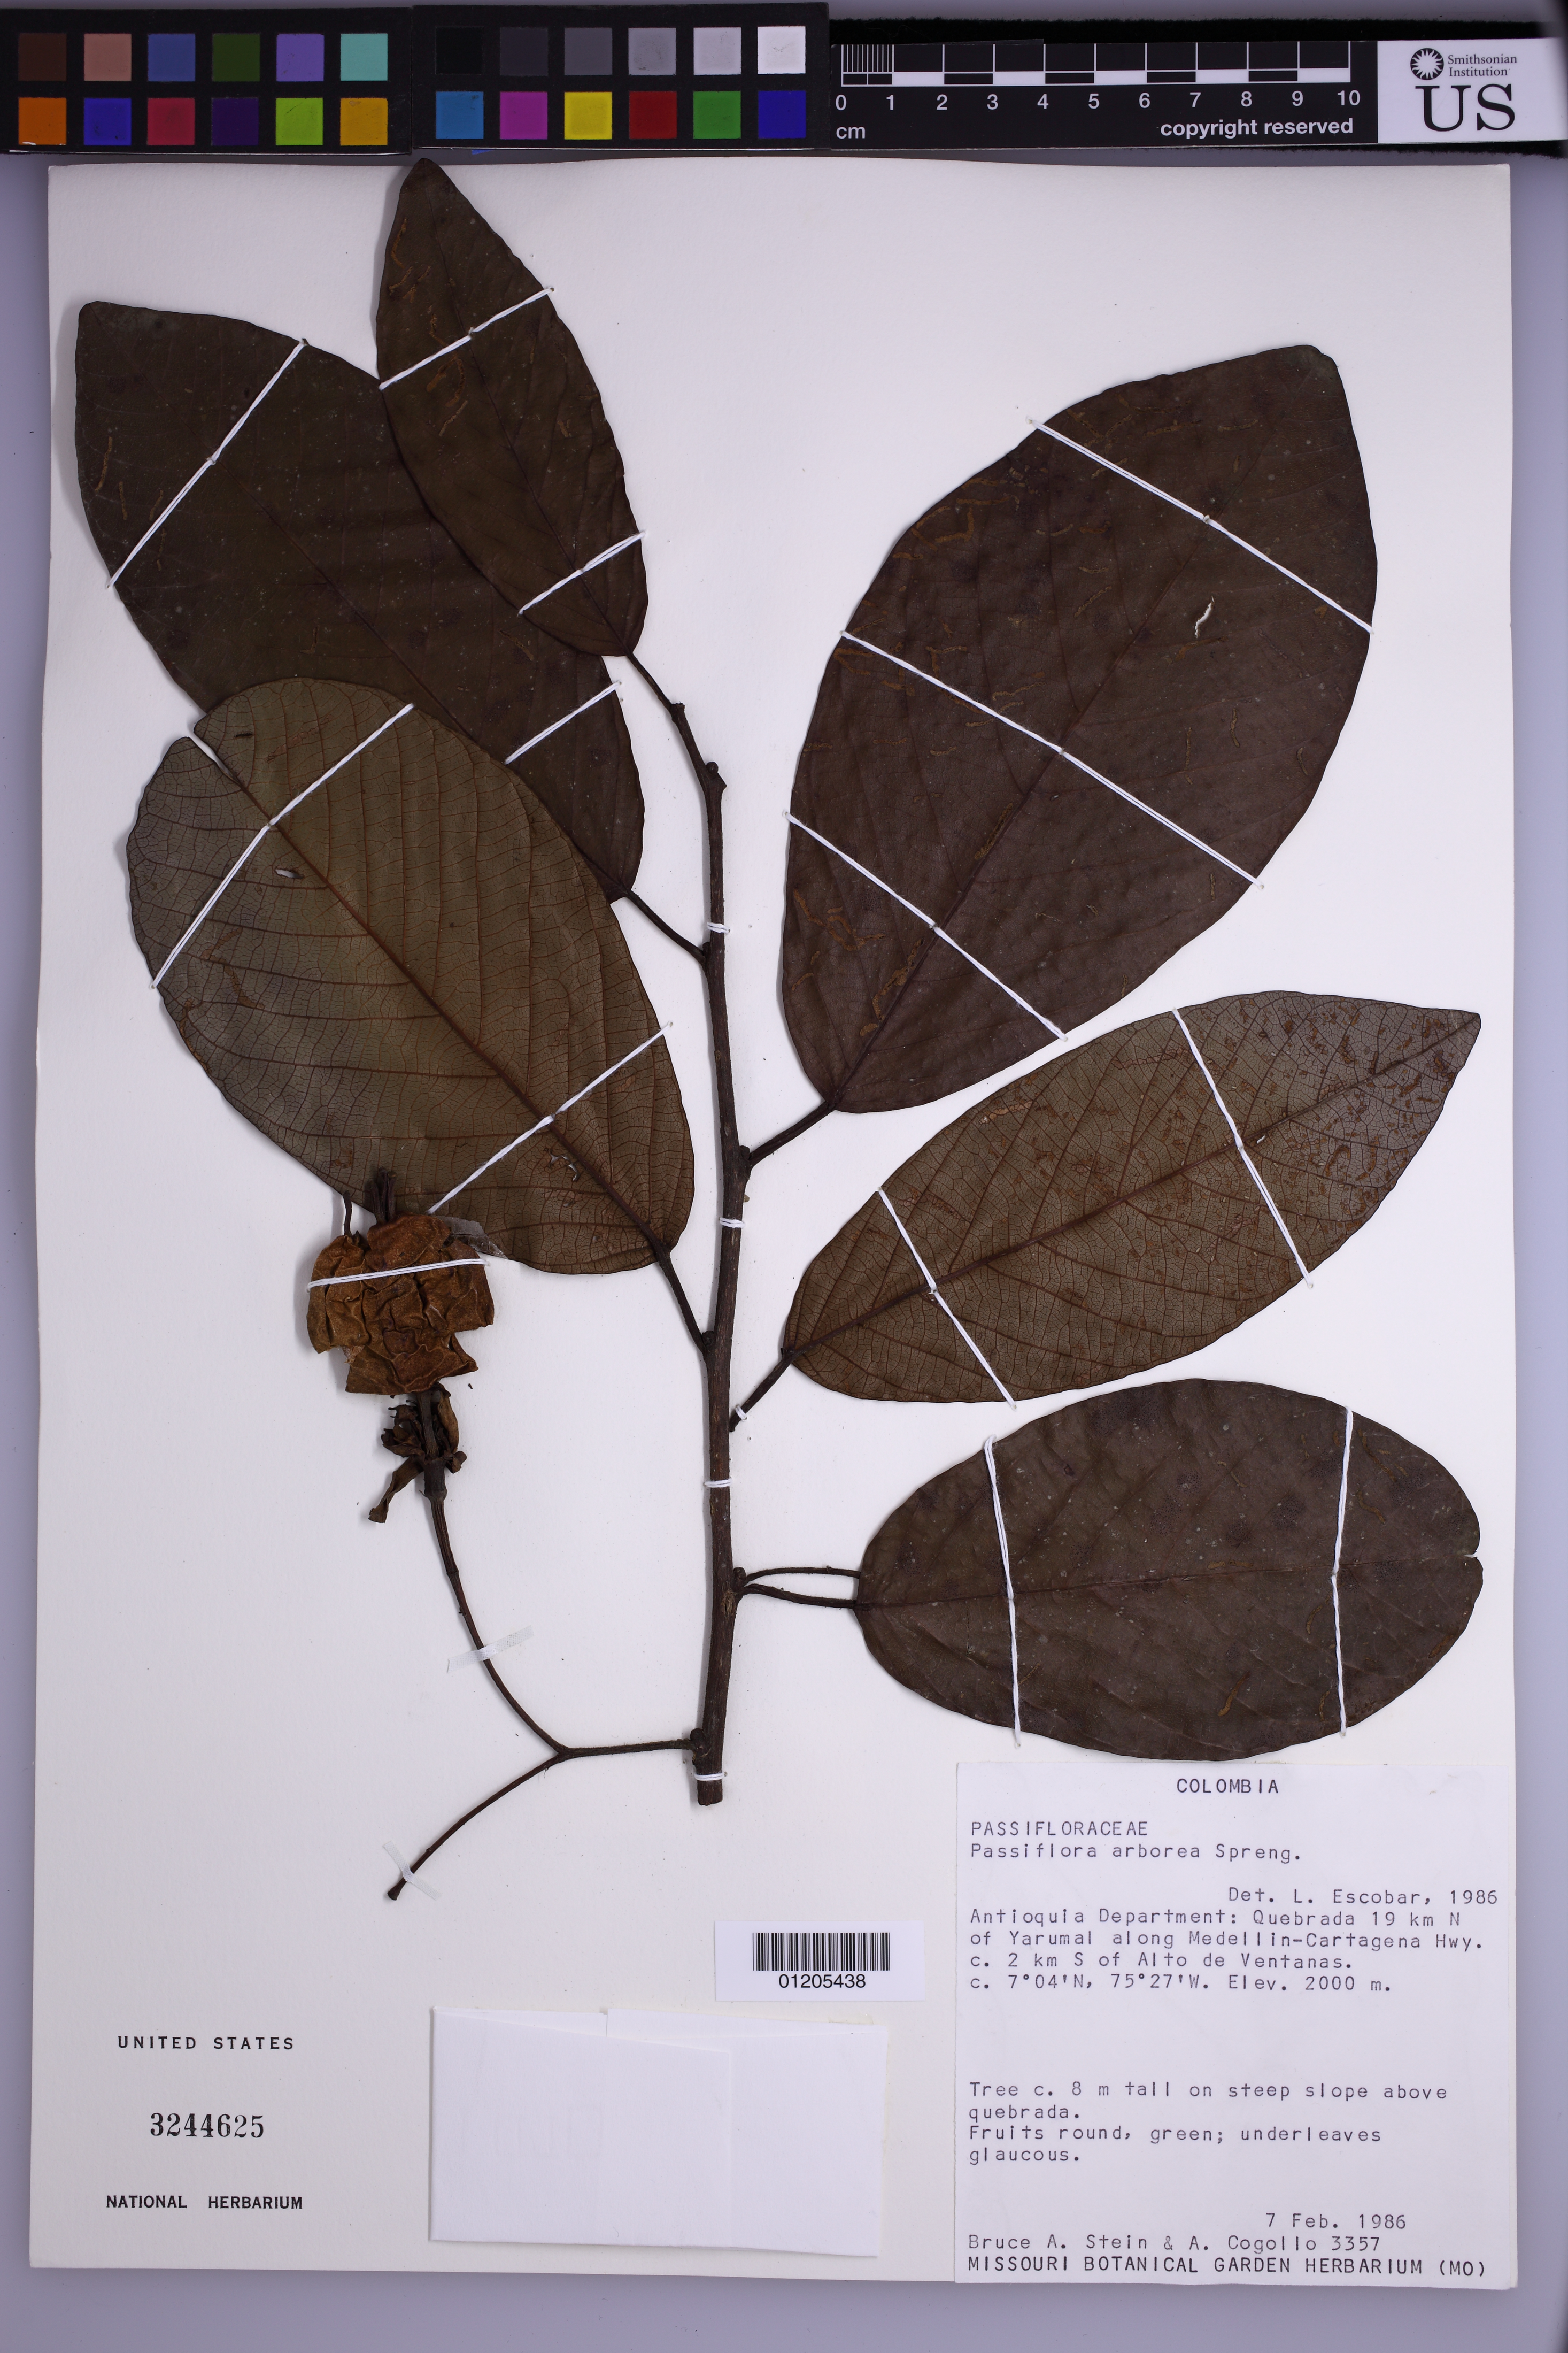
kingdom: Plantae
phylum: Tracheophyta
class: Magnoliopsida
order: Malpighiales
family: Passifloraceae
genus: Passiflora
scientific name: Passiflora arborea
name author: Spreng.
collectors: B. A. Stein & A. Cogollo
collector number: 3357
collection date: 1986-02-07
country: Colombia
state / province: Antioquia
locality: Quebrada 19 km N of Yarumal along Medellin-Cartagena Hwy.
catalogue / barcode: US 3244625